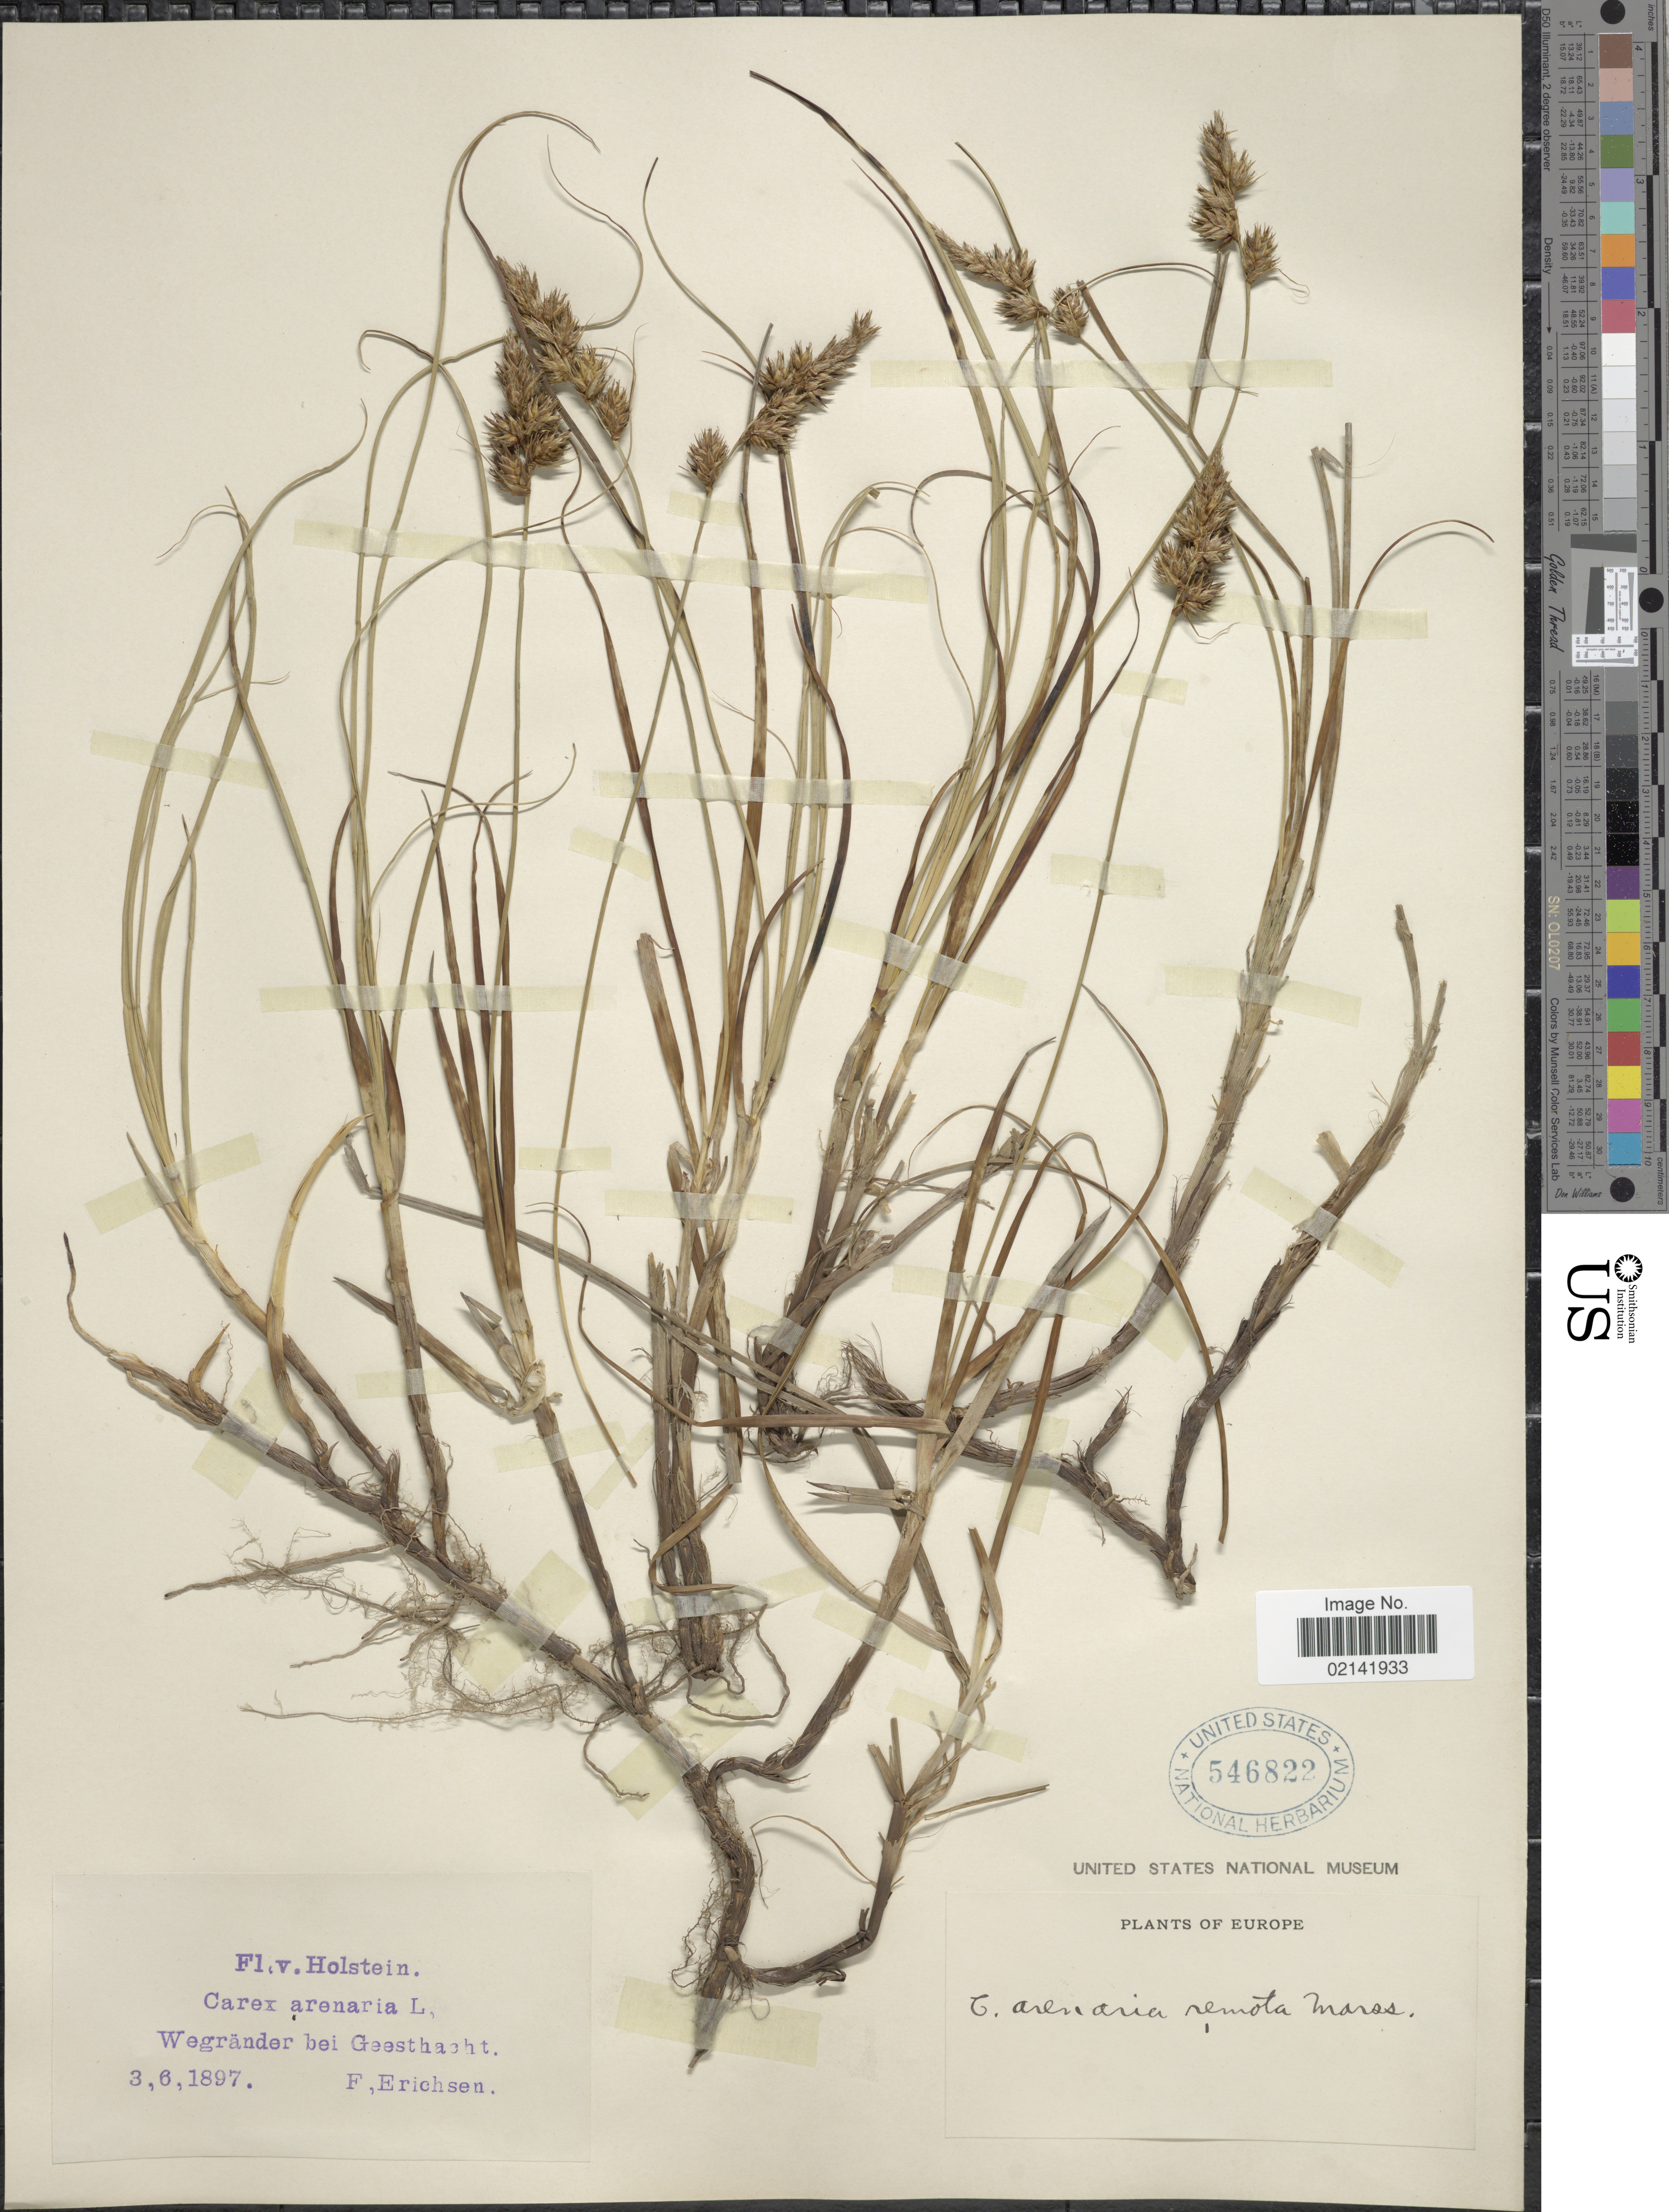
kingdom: Plantae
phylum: Tracheophyta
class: Liliopsida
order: Poales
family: Cyperaceae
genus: Carex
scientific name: Carex arenaria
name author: L.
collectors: F. Erichsen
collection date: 1897-03/1897-06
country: Germany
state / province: Schleswig-Holstein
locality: Holstein. Wegrander bei Geesthacht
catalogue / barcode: US 546822